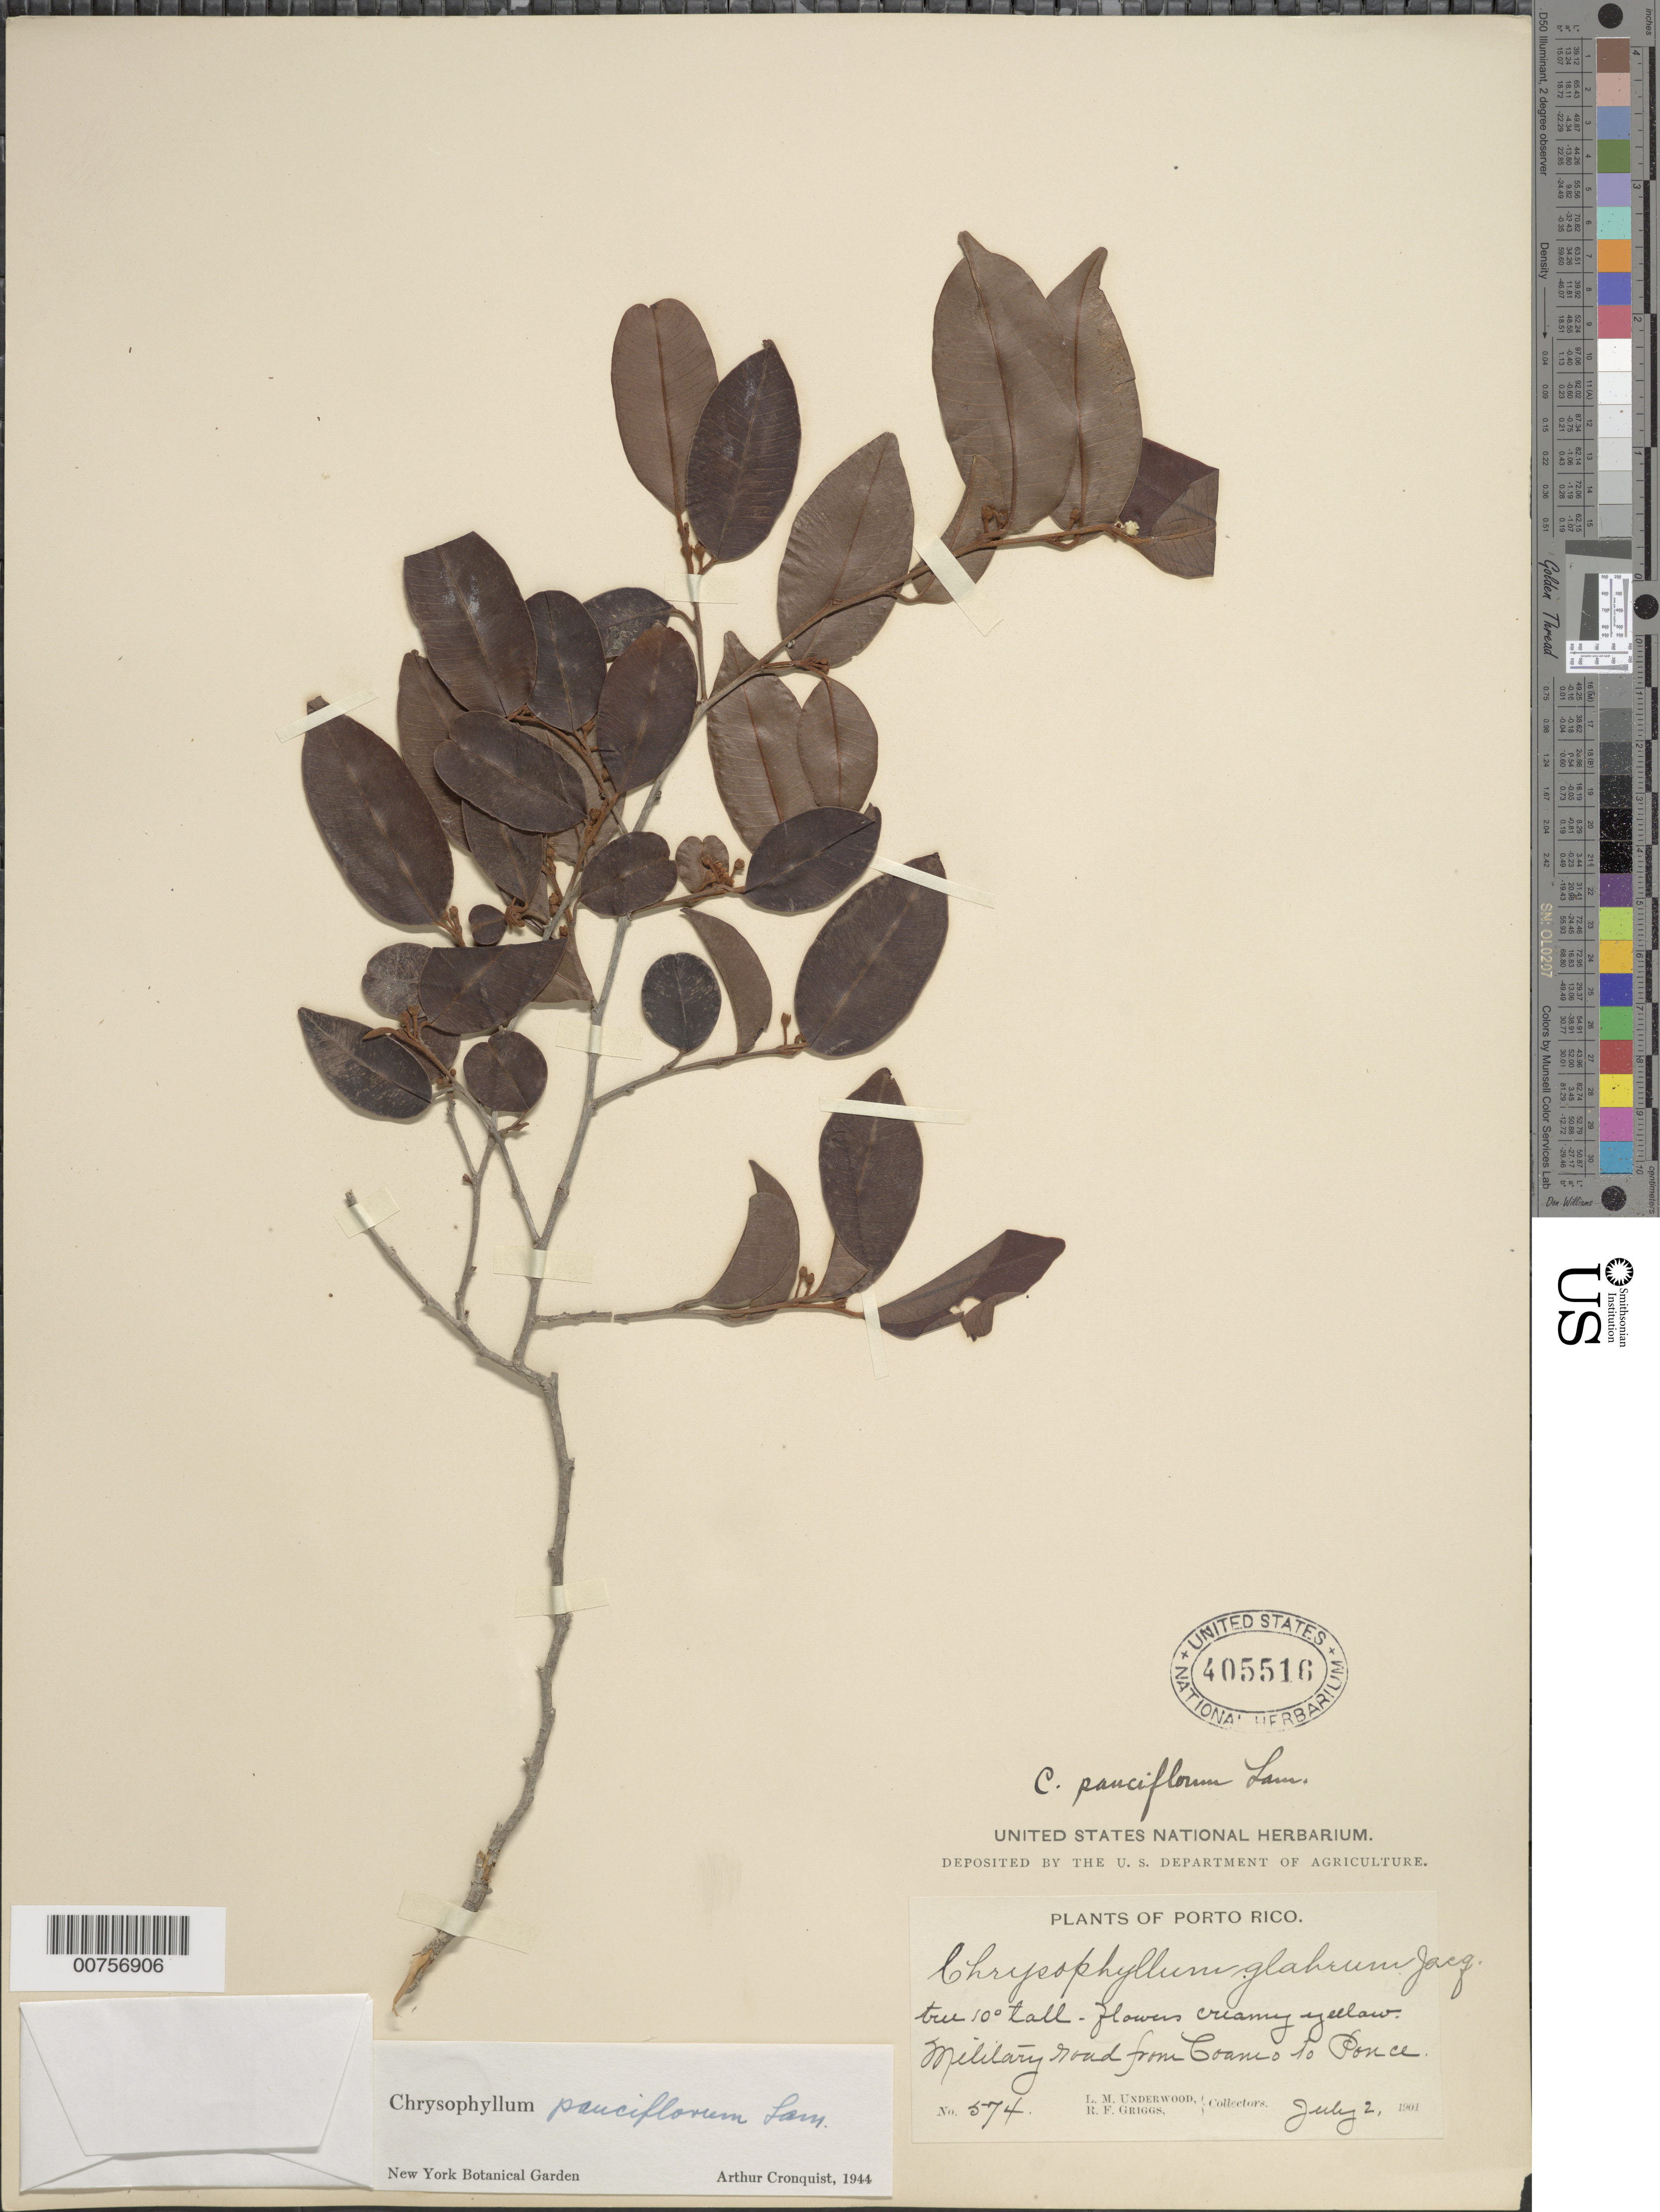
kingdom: Plantae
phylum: Tracheophyta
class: Magnoliopsida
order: Ericales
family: Sapotaceae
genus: Chrysophyllum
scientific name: Chrysophyllum pauciflorum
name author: Lam.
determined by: Cronquist, A. J.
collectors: L. M. Underwood & R. F. Griggs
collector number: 574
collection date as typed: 02 Jul 1901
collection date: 1901-07-02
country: Puerto Rico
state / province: Coamo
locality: Military road from Coamo to Ponce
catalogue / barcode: US 405516